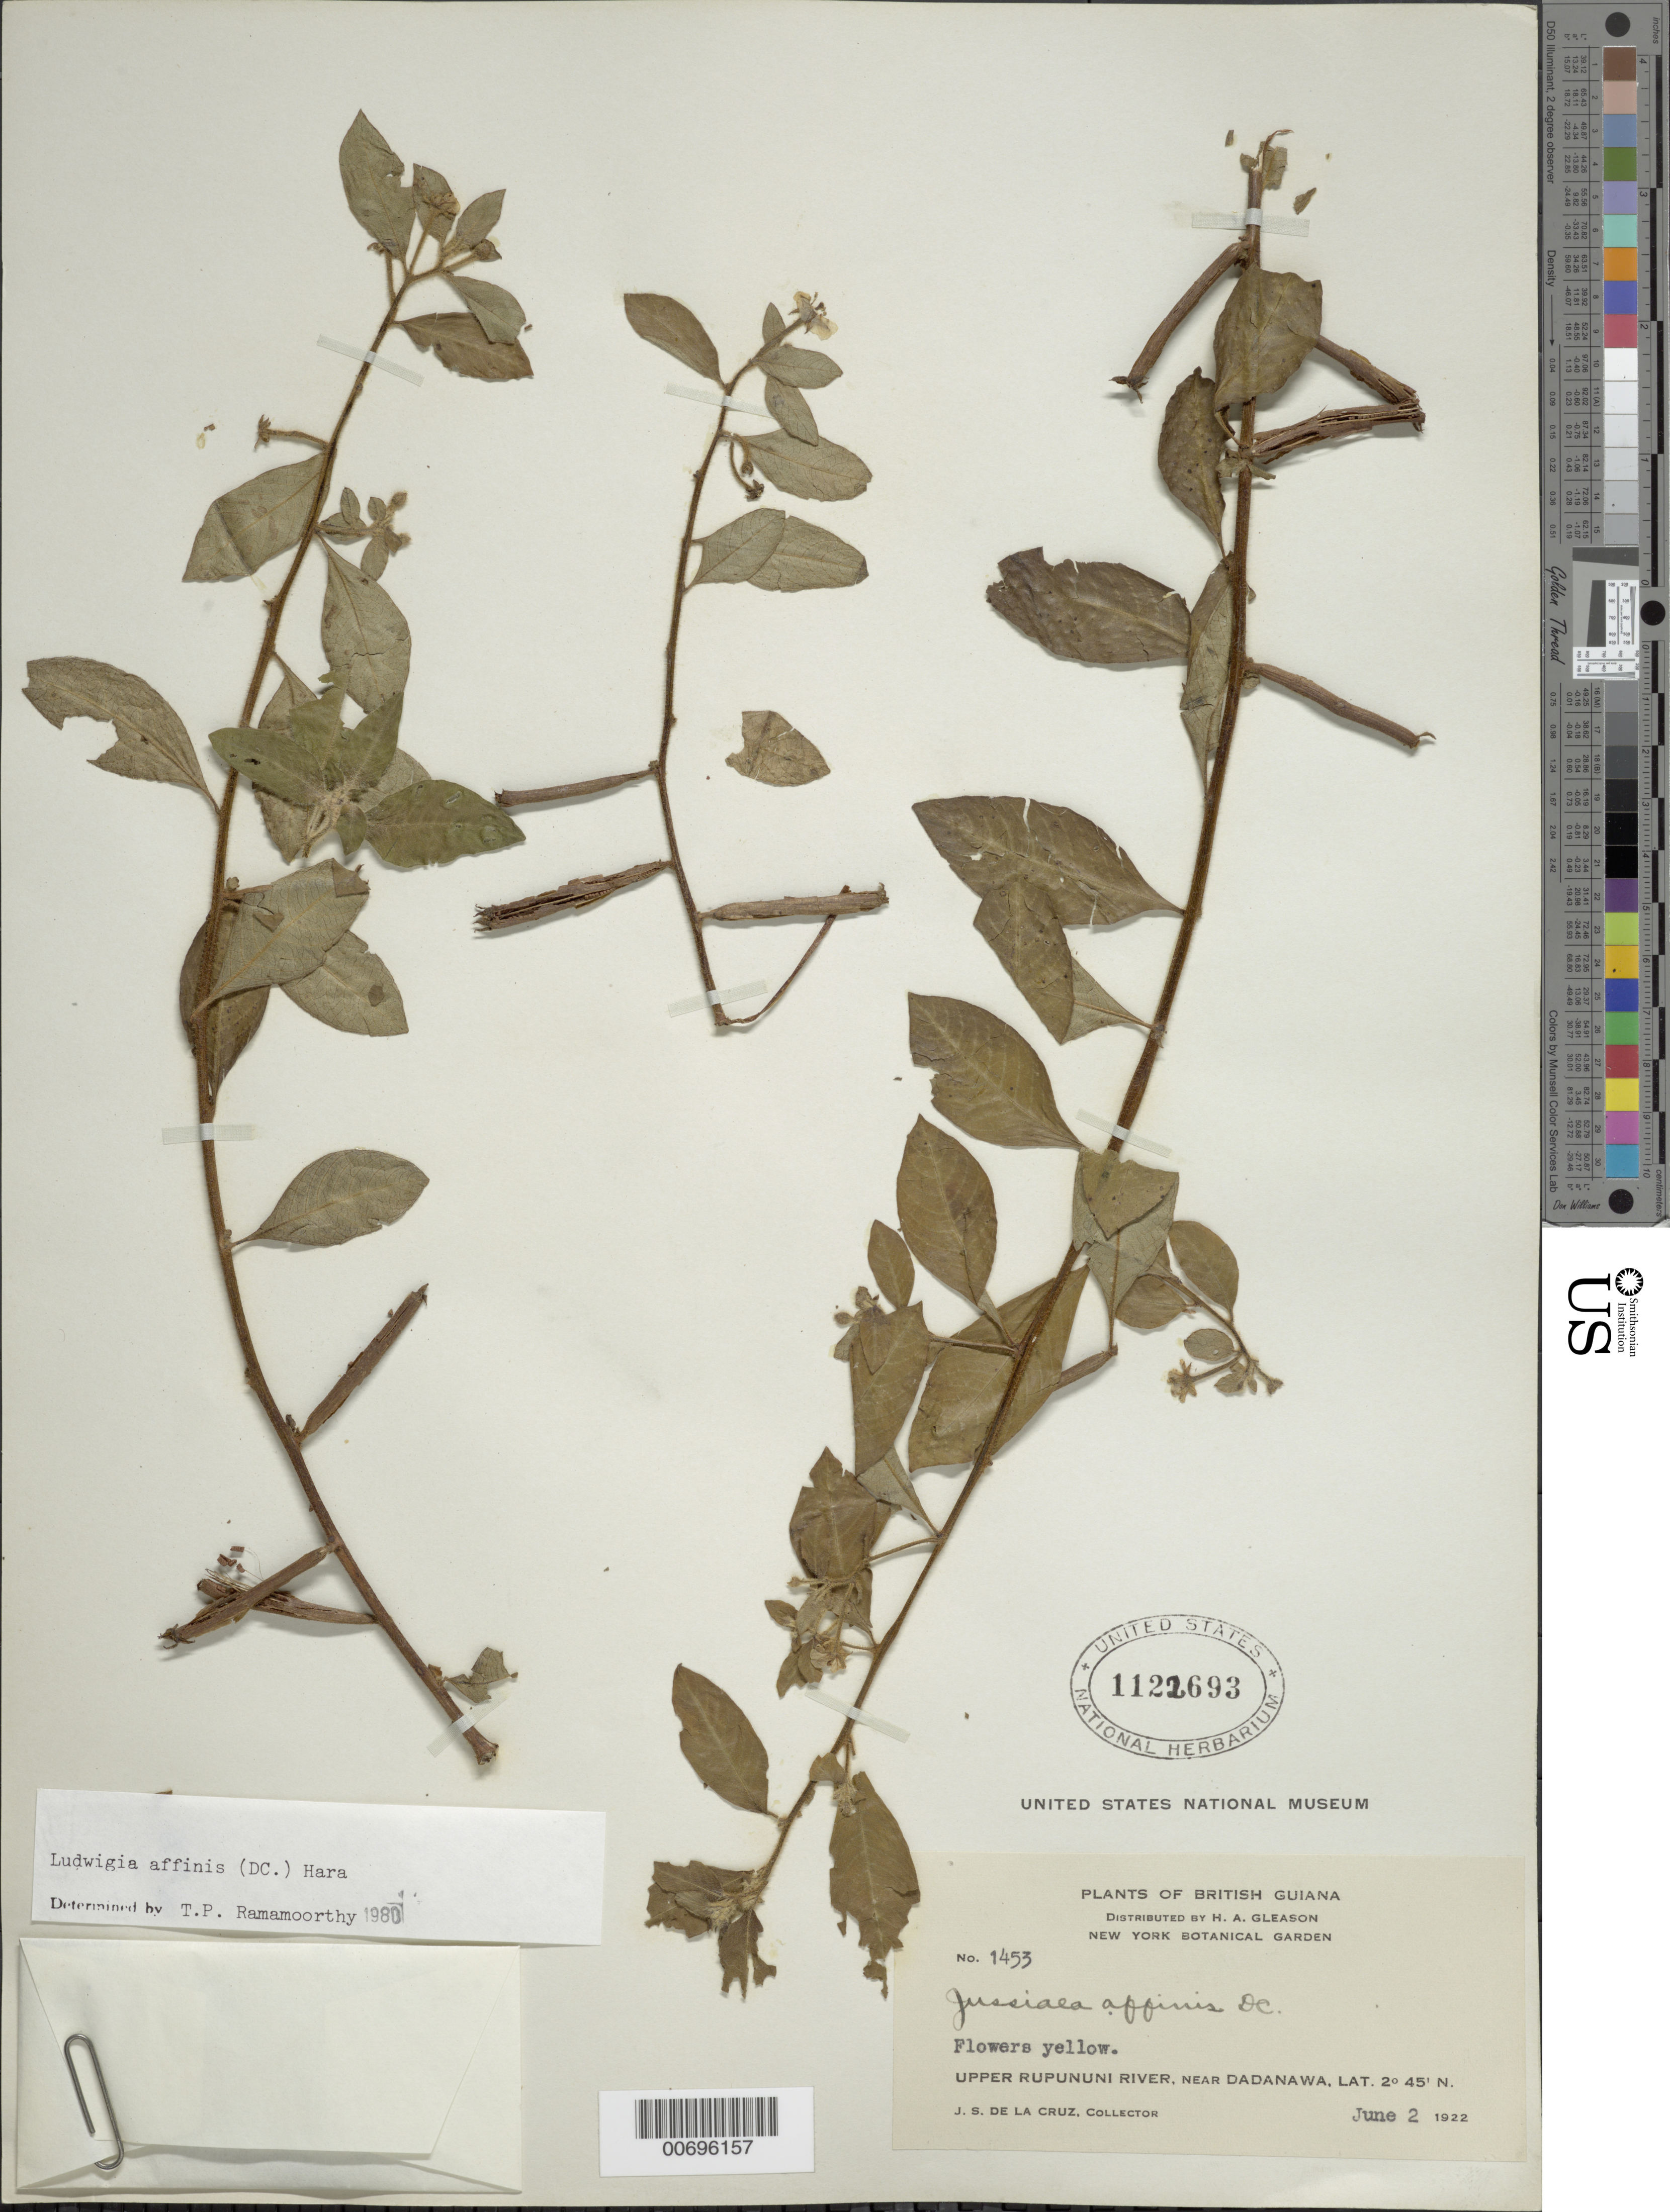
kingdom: Plantae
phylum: Tracheophyta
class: Magnoliopsida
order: Myrtales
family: Onagraceae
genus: Ludwigia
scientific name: Ludwigia affinis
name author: (DC.) H. Hara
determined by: Ramamoorthy, T. P.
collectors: J. S. de la Cruz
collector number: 1453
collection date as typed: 2-Jun-22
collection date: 1922-06-02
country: Guyana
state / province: U. Takutu-U. Essequibo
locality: Dadanawa, vic., upper Rupununi R.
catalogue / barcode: US 1122693